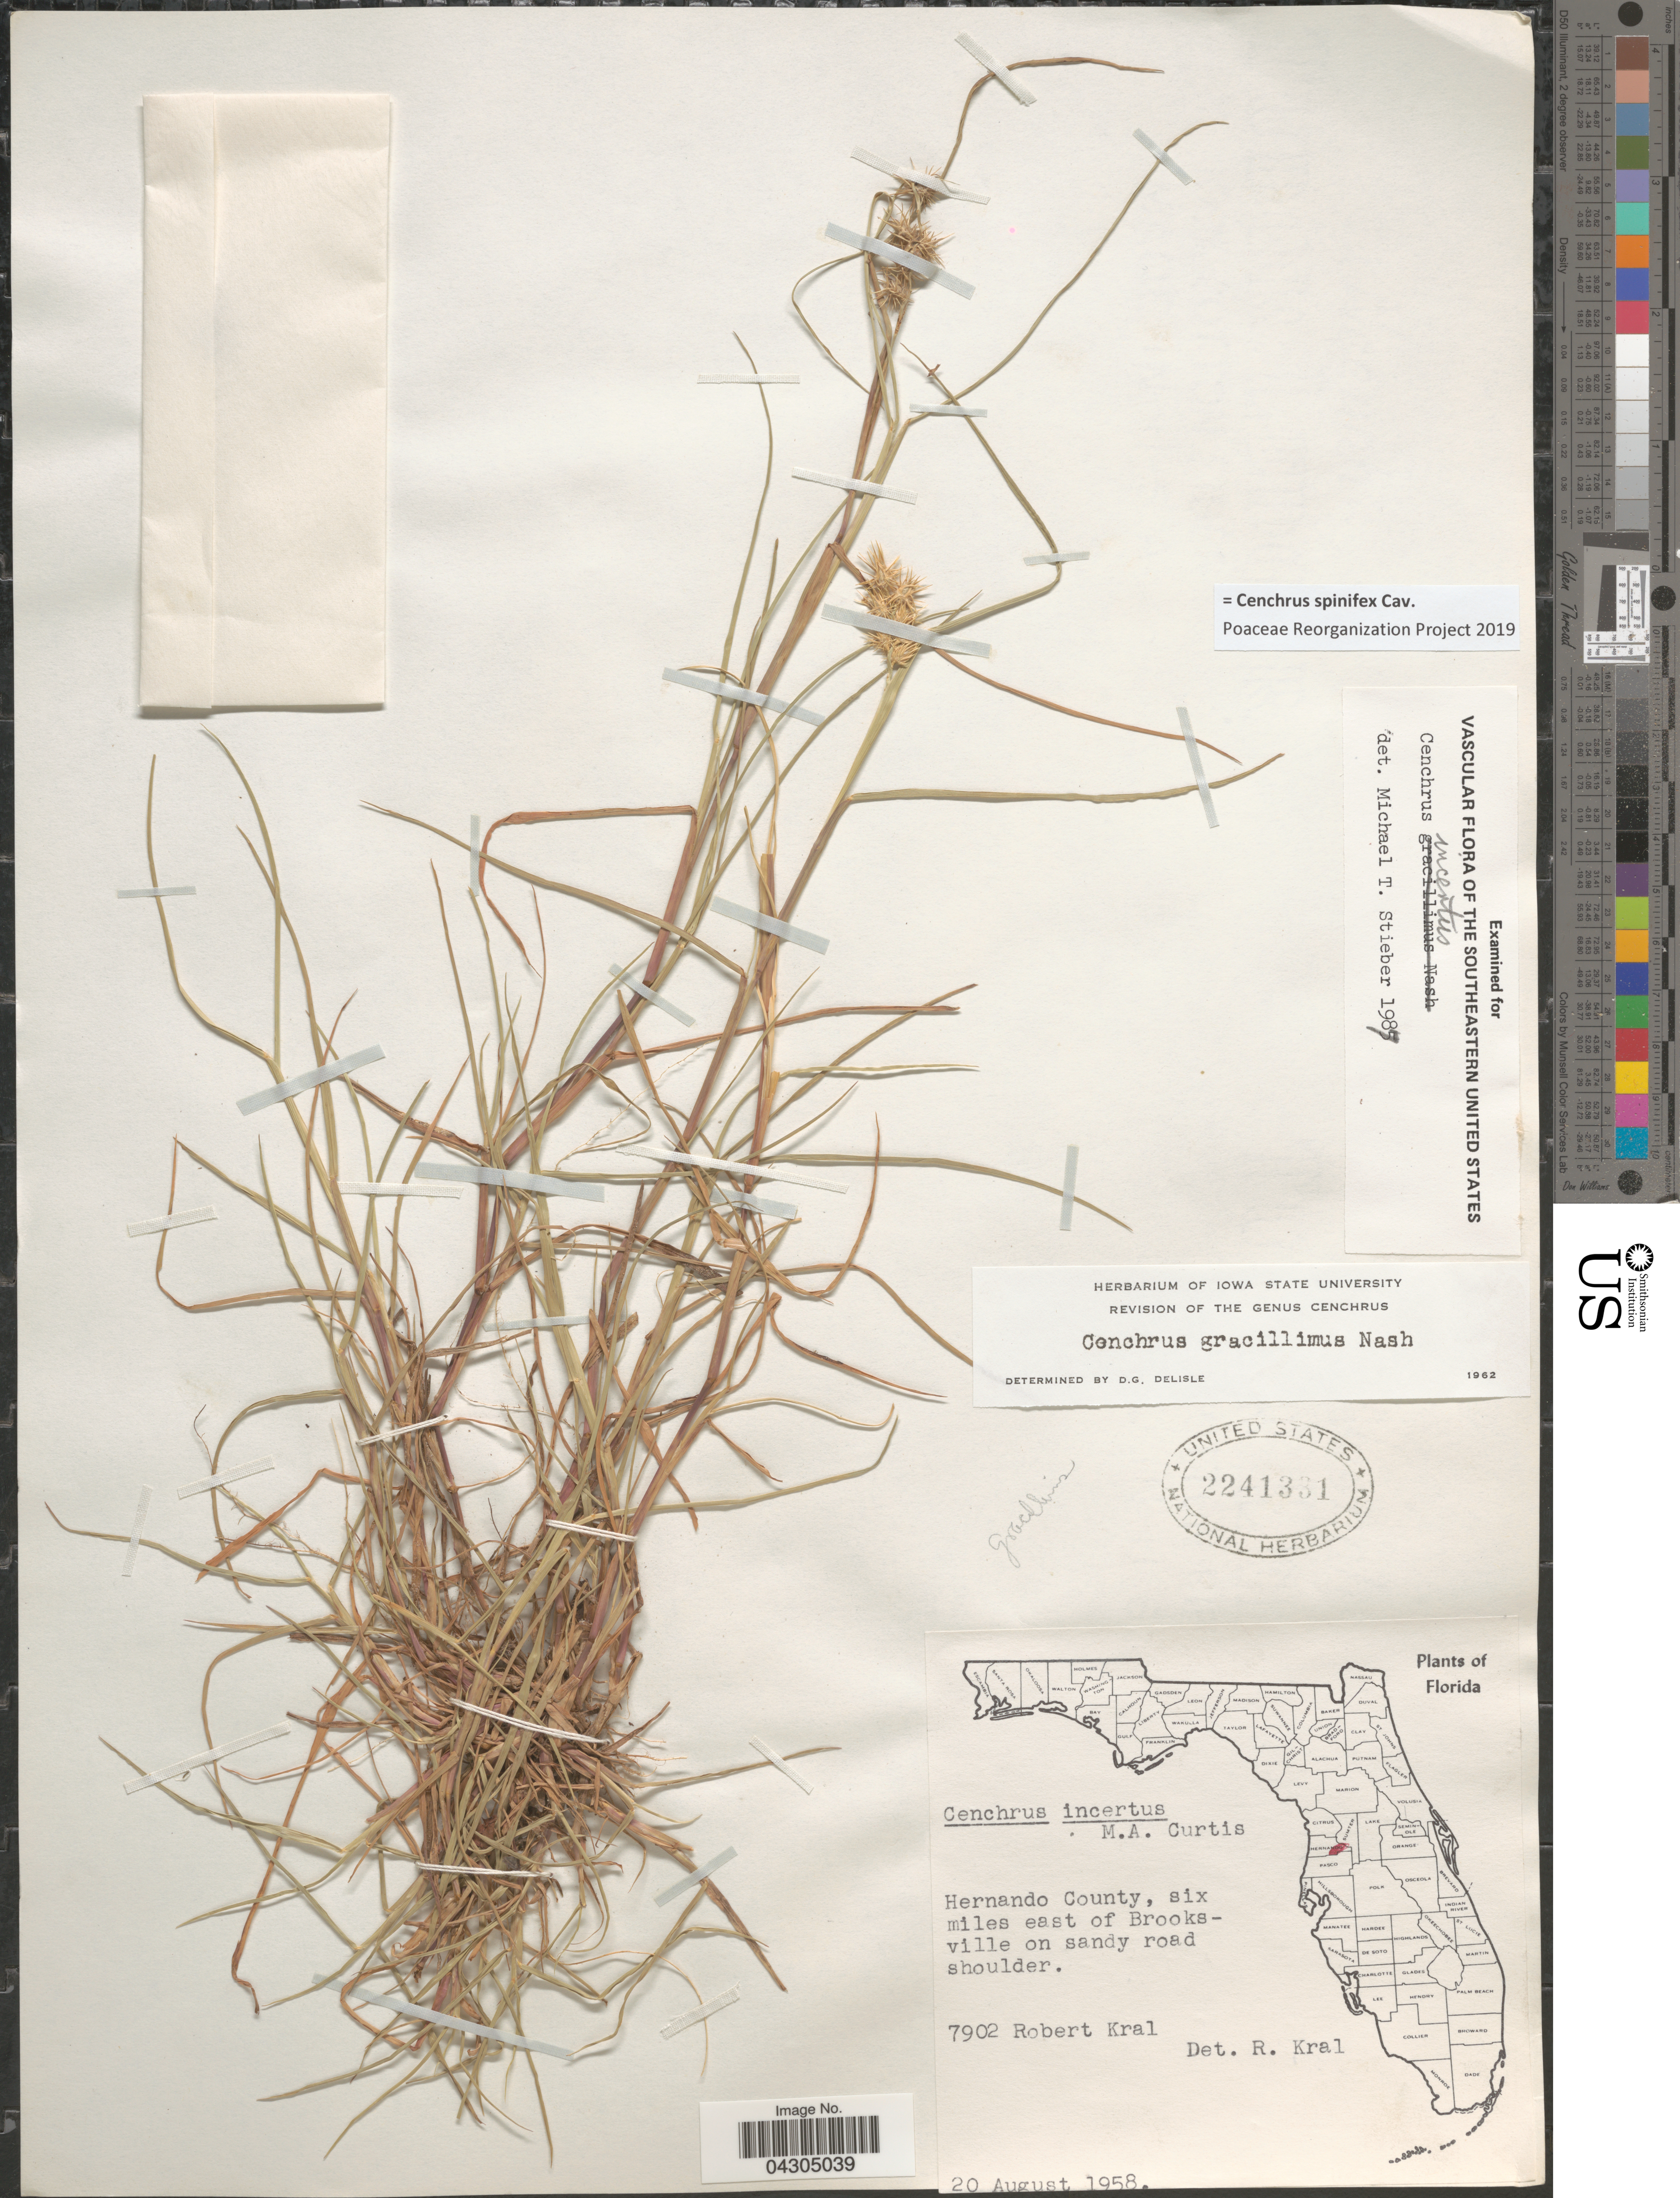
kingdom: Plantae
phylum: Tracheophyta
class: Liliopsida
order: Poales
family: Poaceae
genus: Cenchrus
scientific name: Cenchrus spinifex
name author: Cav.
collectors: R. Kral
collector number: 7902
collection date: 1958-08-20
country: United States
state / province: Florida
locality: Hernando County, six miles east of Broooksville on sandy road shoulder.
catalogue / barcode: US 2241331